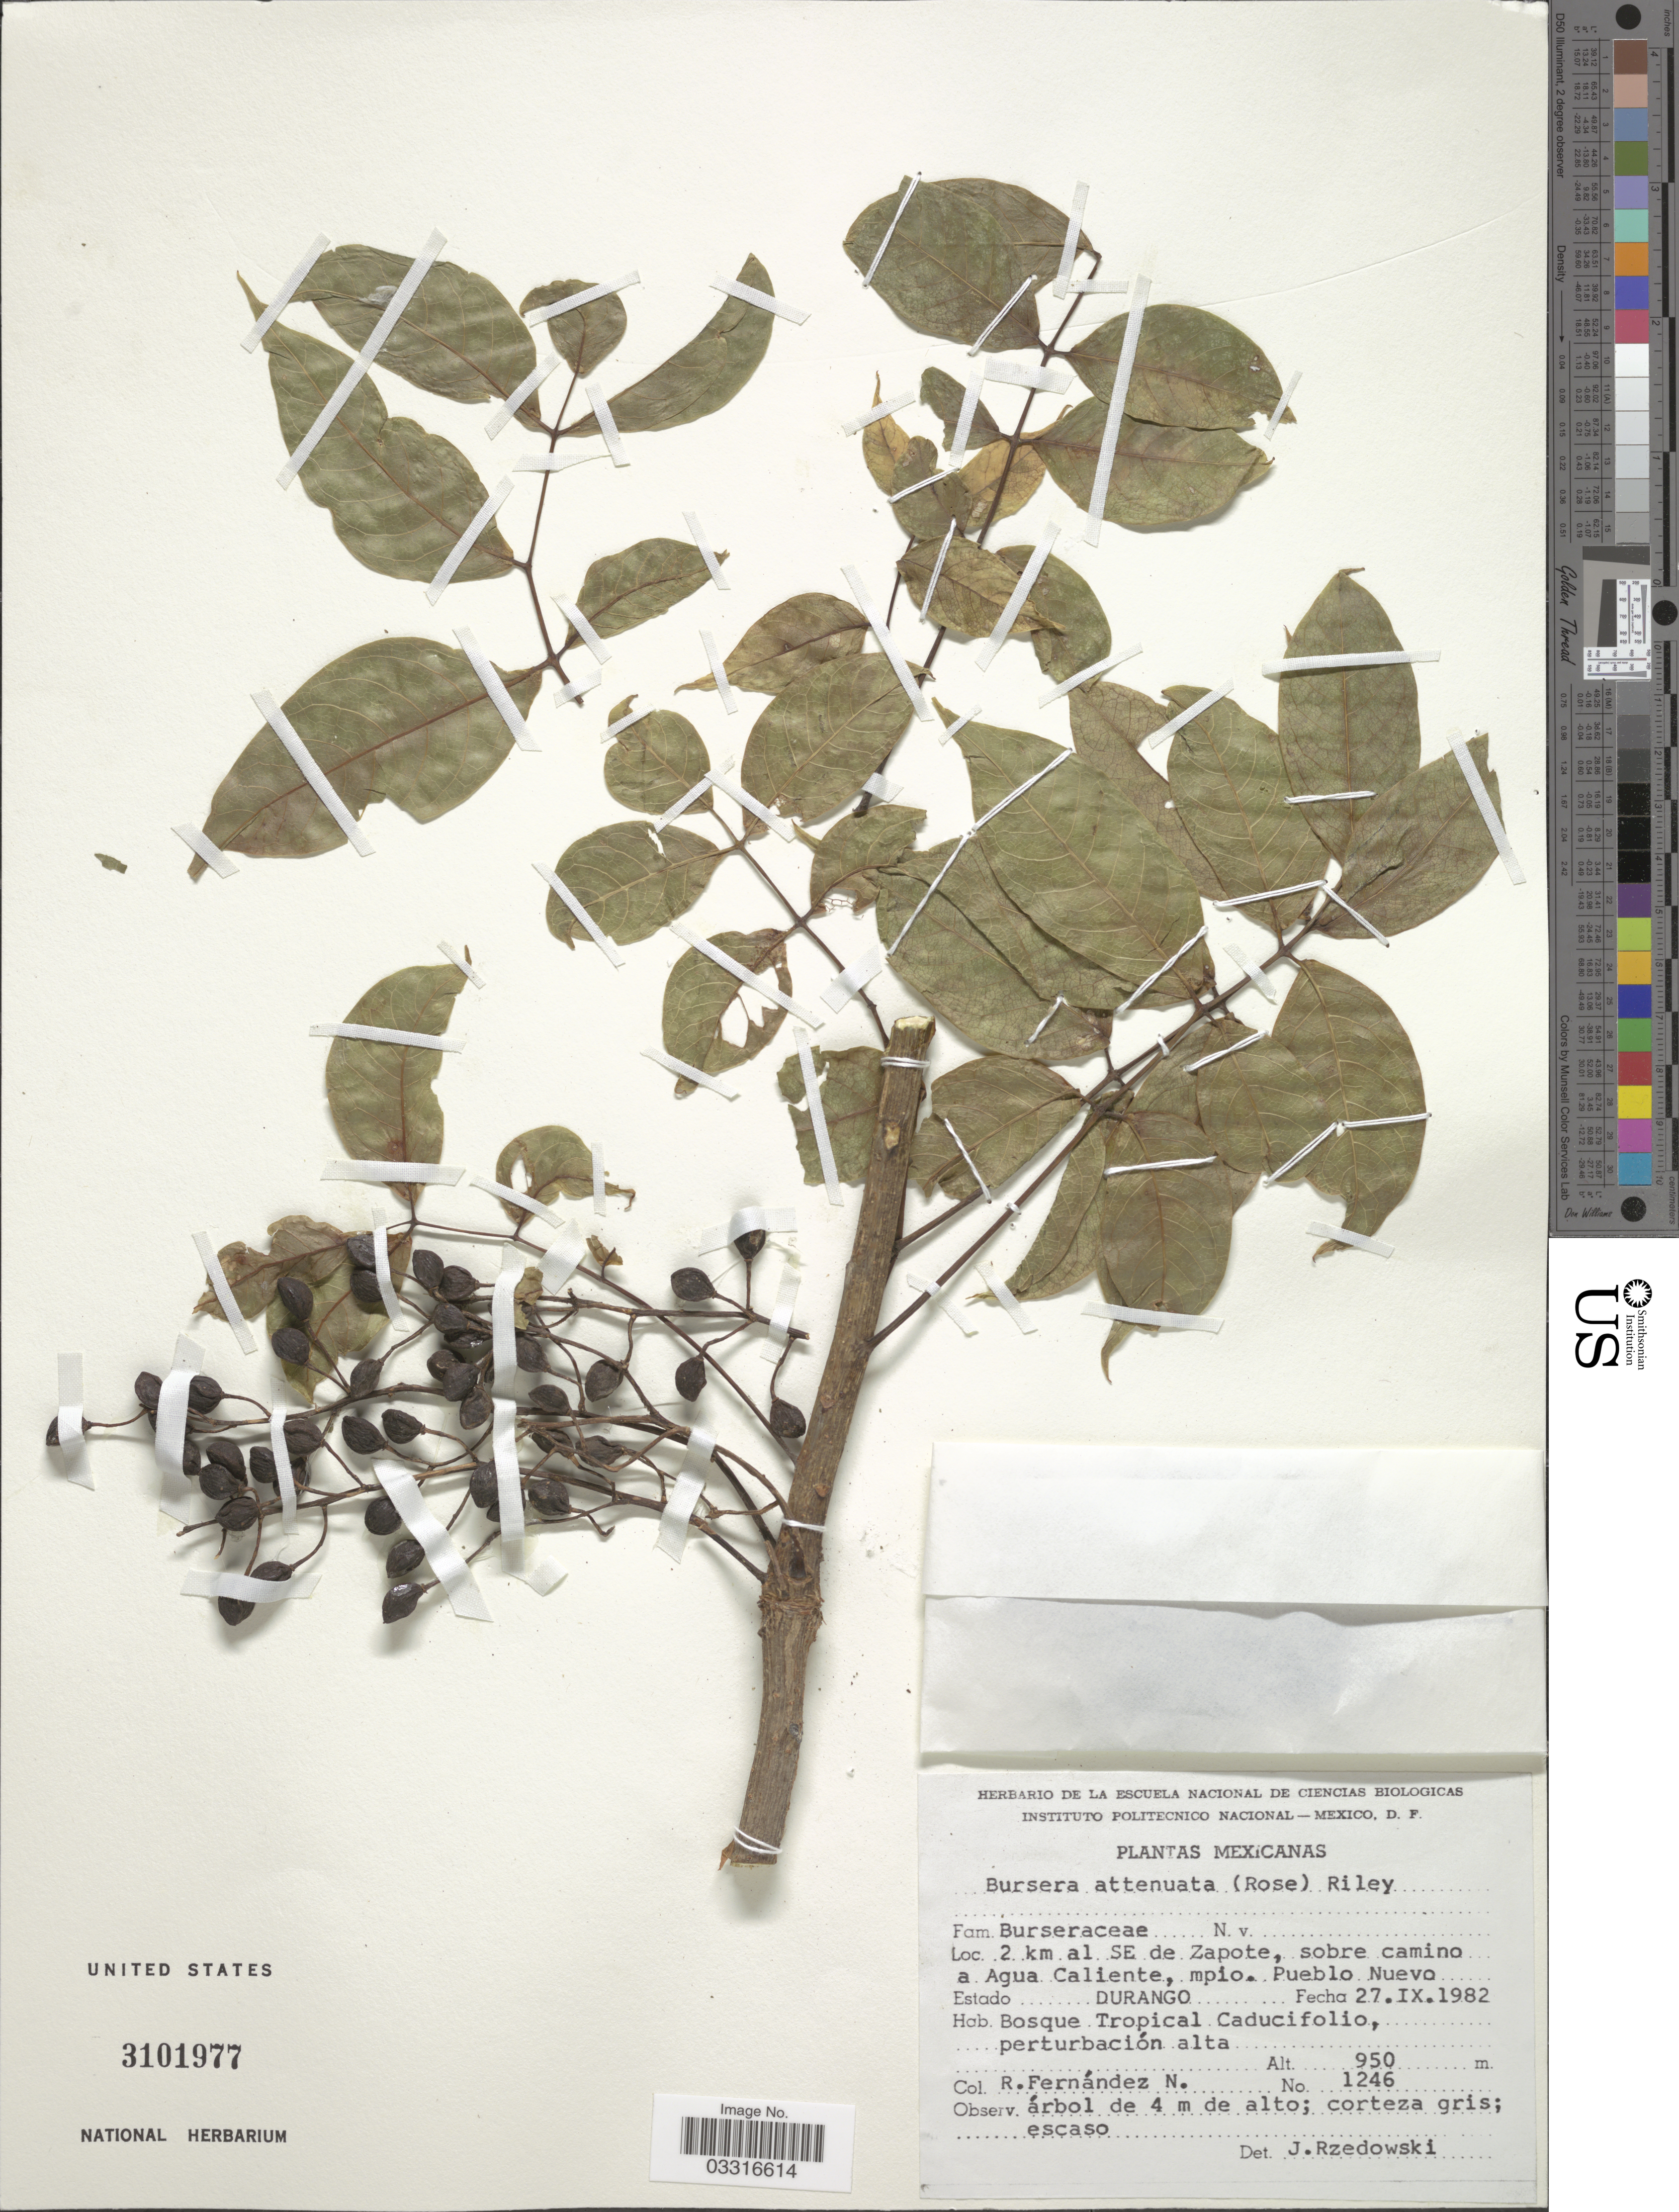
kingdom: Plantae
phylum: Tracheophyta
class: Magnoliopsida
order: Sapindales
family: Burseraceae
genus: Bursera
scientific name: Bursera attenuata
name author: (Rose) L. Riley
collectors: R. Fernández Nava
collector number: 1246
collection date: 1982-09-27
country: Mexico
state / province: Durango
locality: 2 km al SE de Zapote, sobre camino a Agua Caliente, mpio. Pueblo Nuevo.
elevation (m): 950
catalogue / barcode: US 3101977